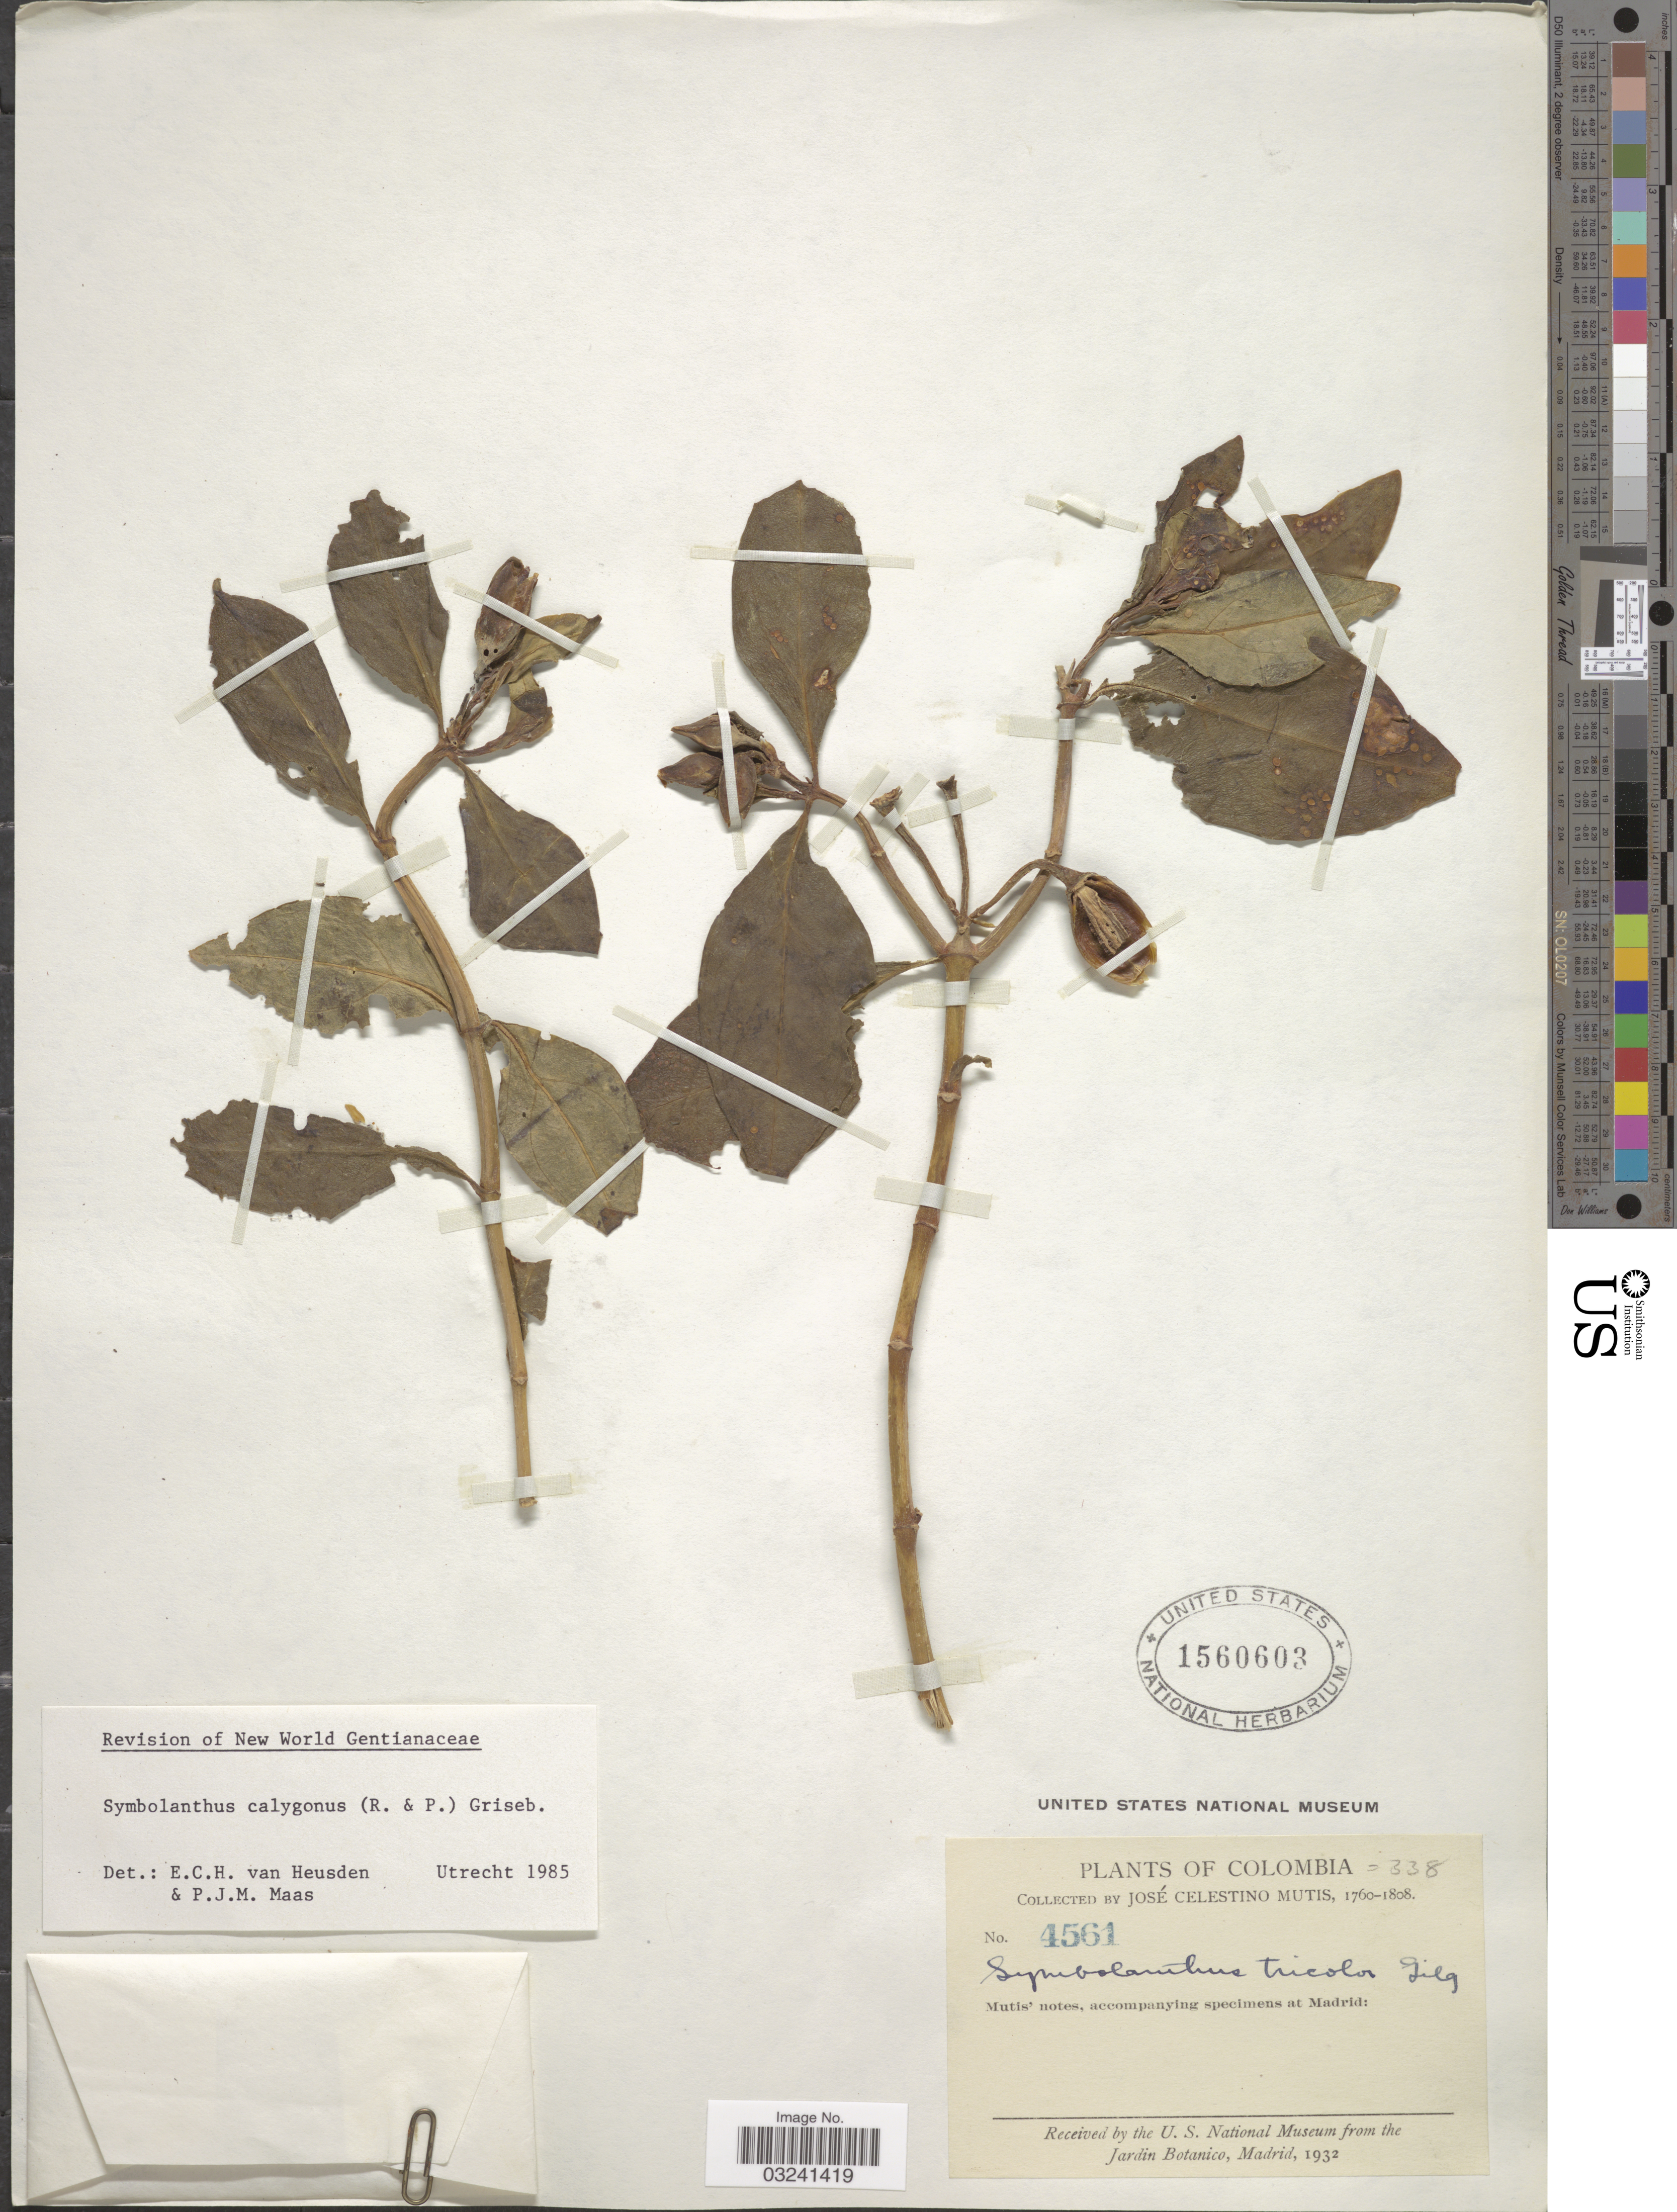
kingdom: Plantae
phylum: Tracheophyta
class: Magnoliopsida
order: Gentianales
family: Gentianaceae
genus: Symbolanthus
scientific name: Symbolanthus calygonus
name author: (Ruiz & Pav.) Griseb. ex Gilg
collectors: J. C. B. Mutis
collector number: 4561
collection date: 1760/1808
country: Colombia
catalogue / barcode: US 1560603